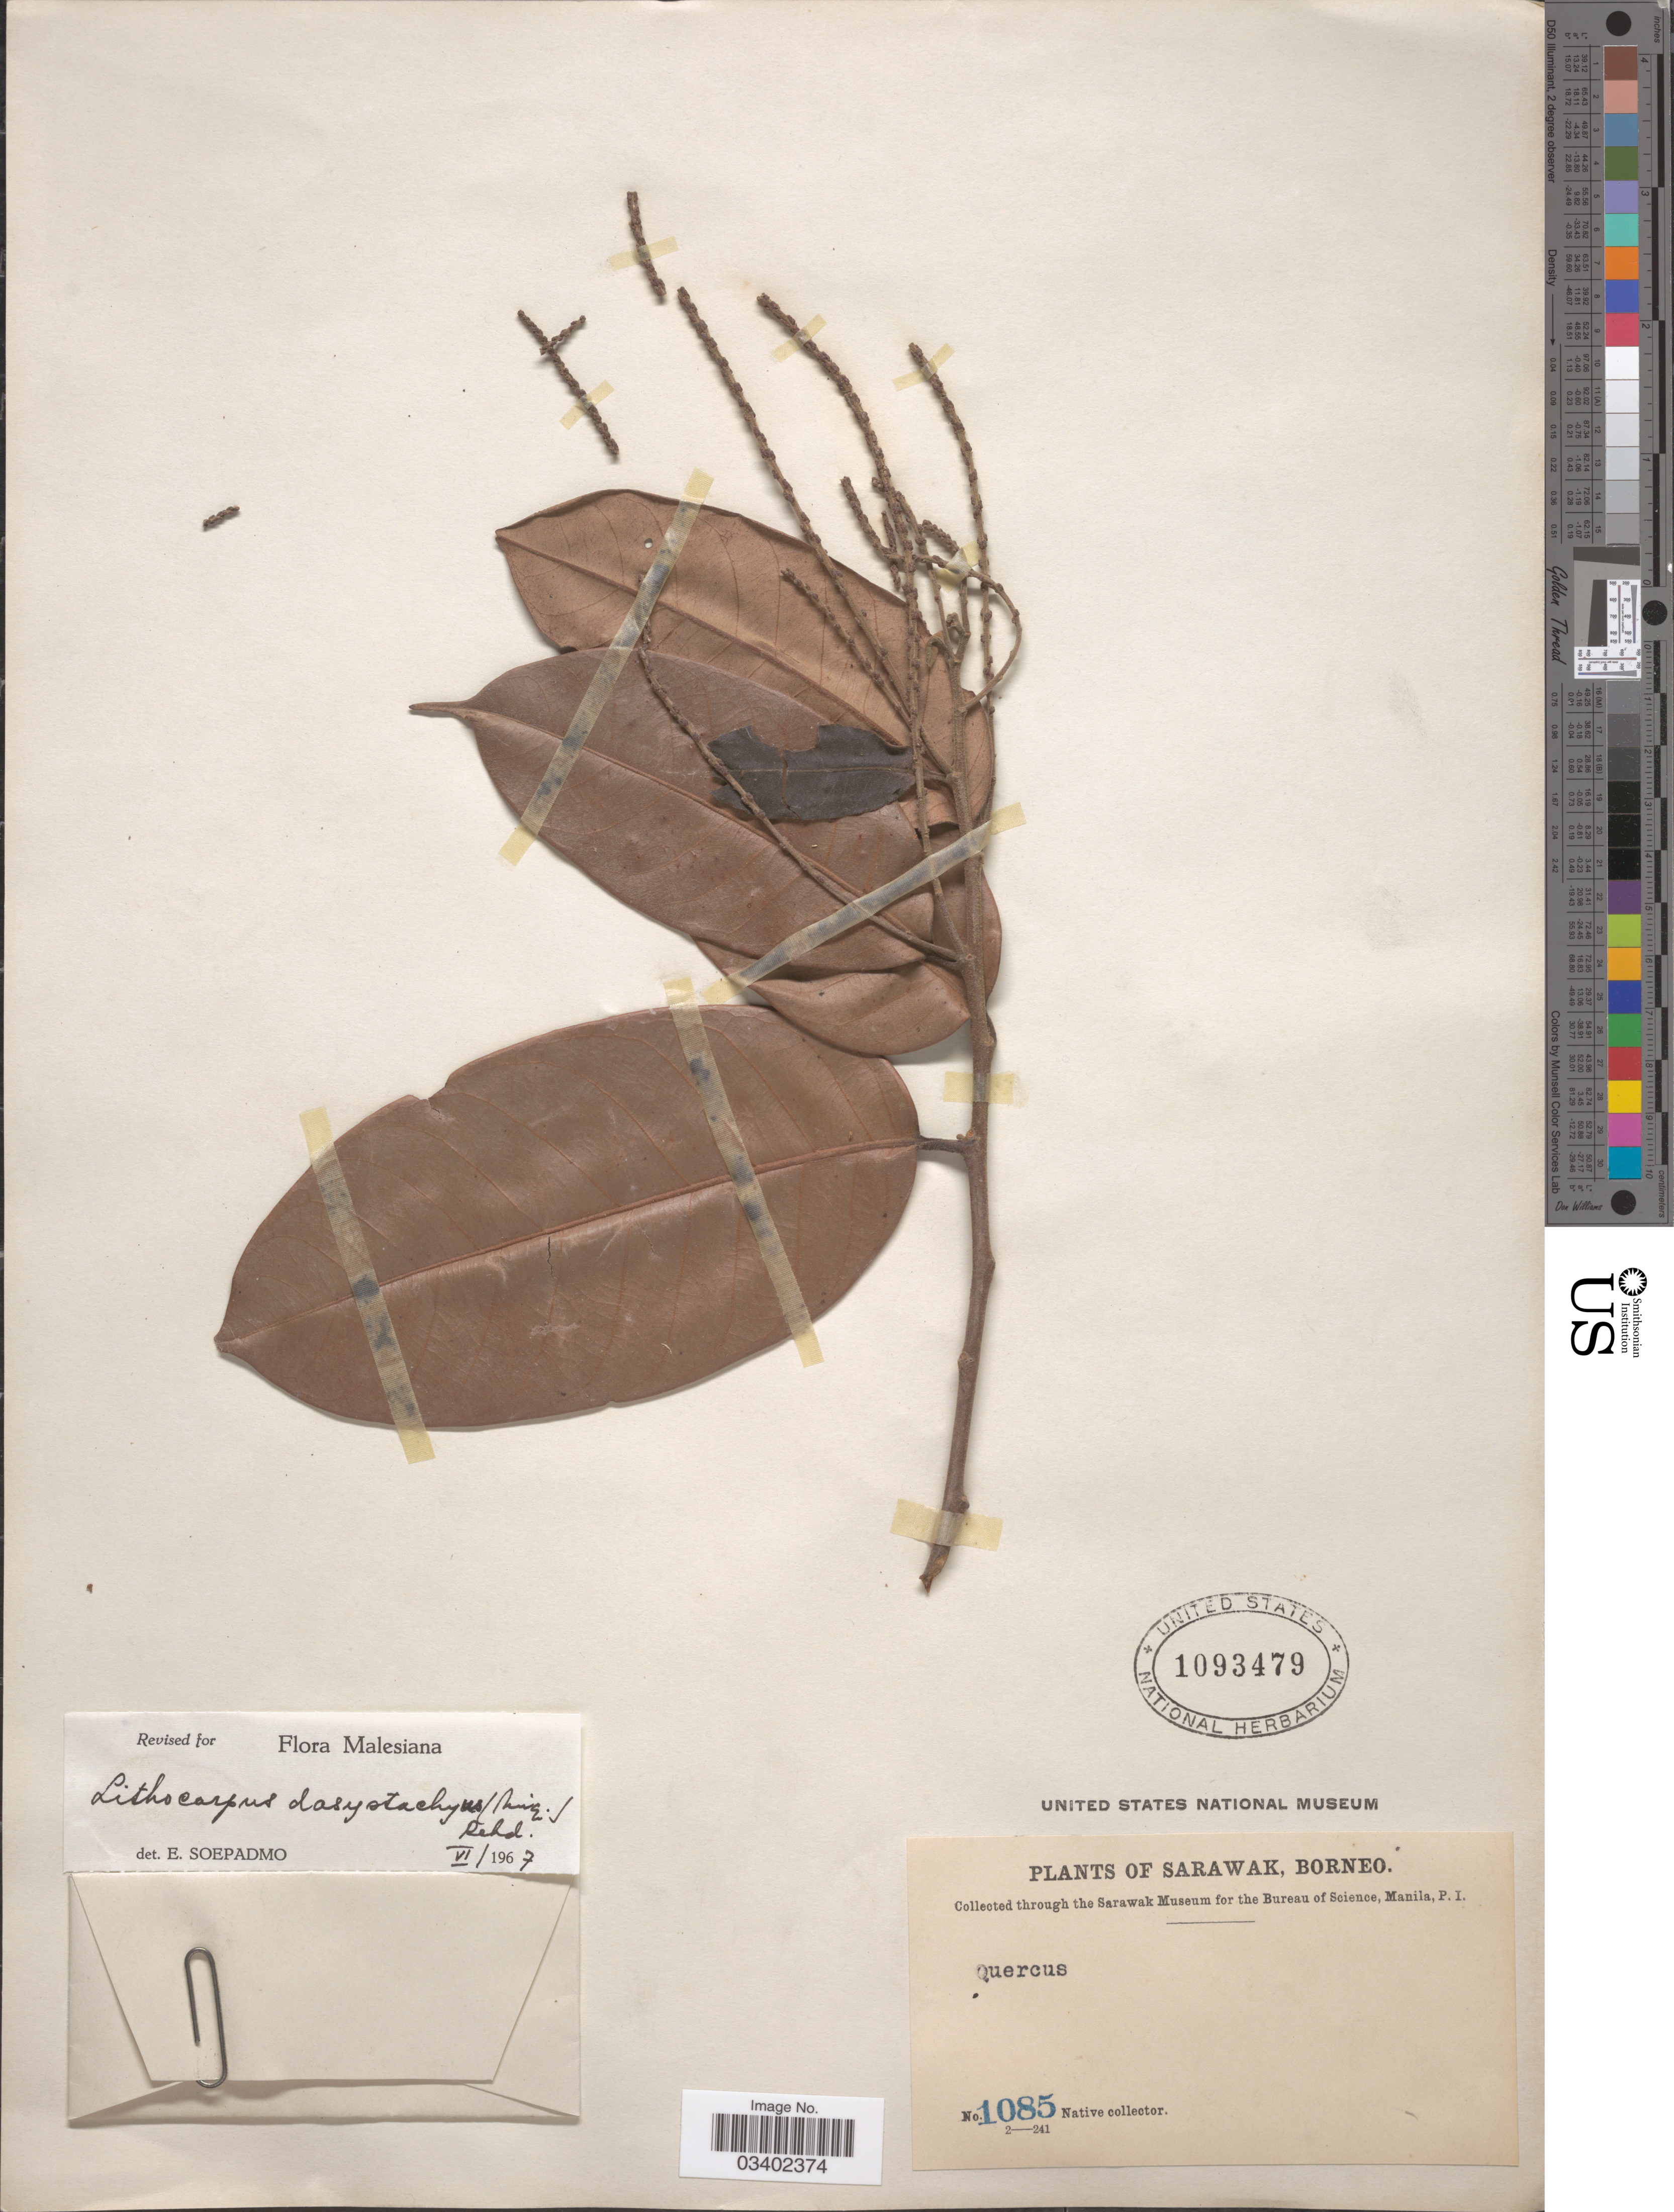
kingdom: Plantae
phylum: Tracheophyta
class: Magnoliopsida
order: Fagales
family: Fagaceae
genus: Lithocarpus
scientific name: Lithocarpus dasystachyus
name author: (Miq.) Rehder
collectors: Native collector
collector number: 1085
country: Malaysia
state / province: Sarawak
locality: Borneo.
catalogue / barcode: US 1093479